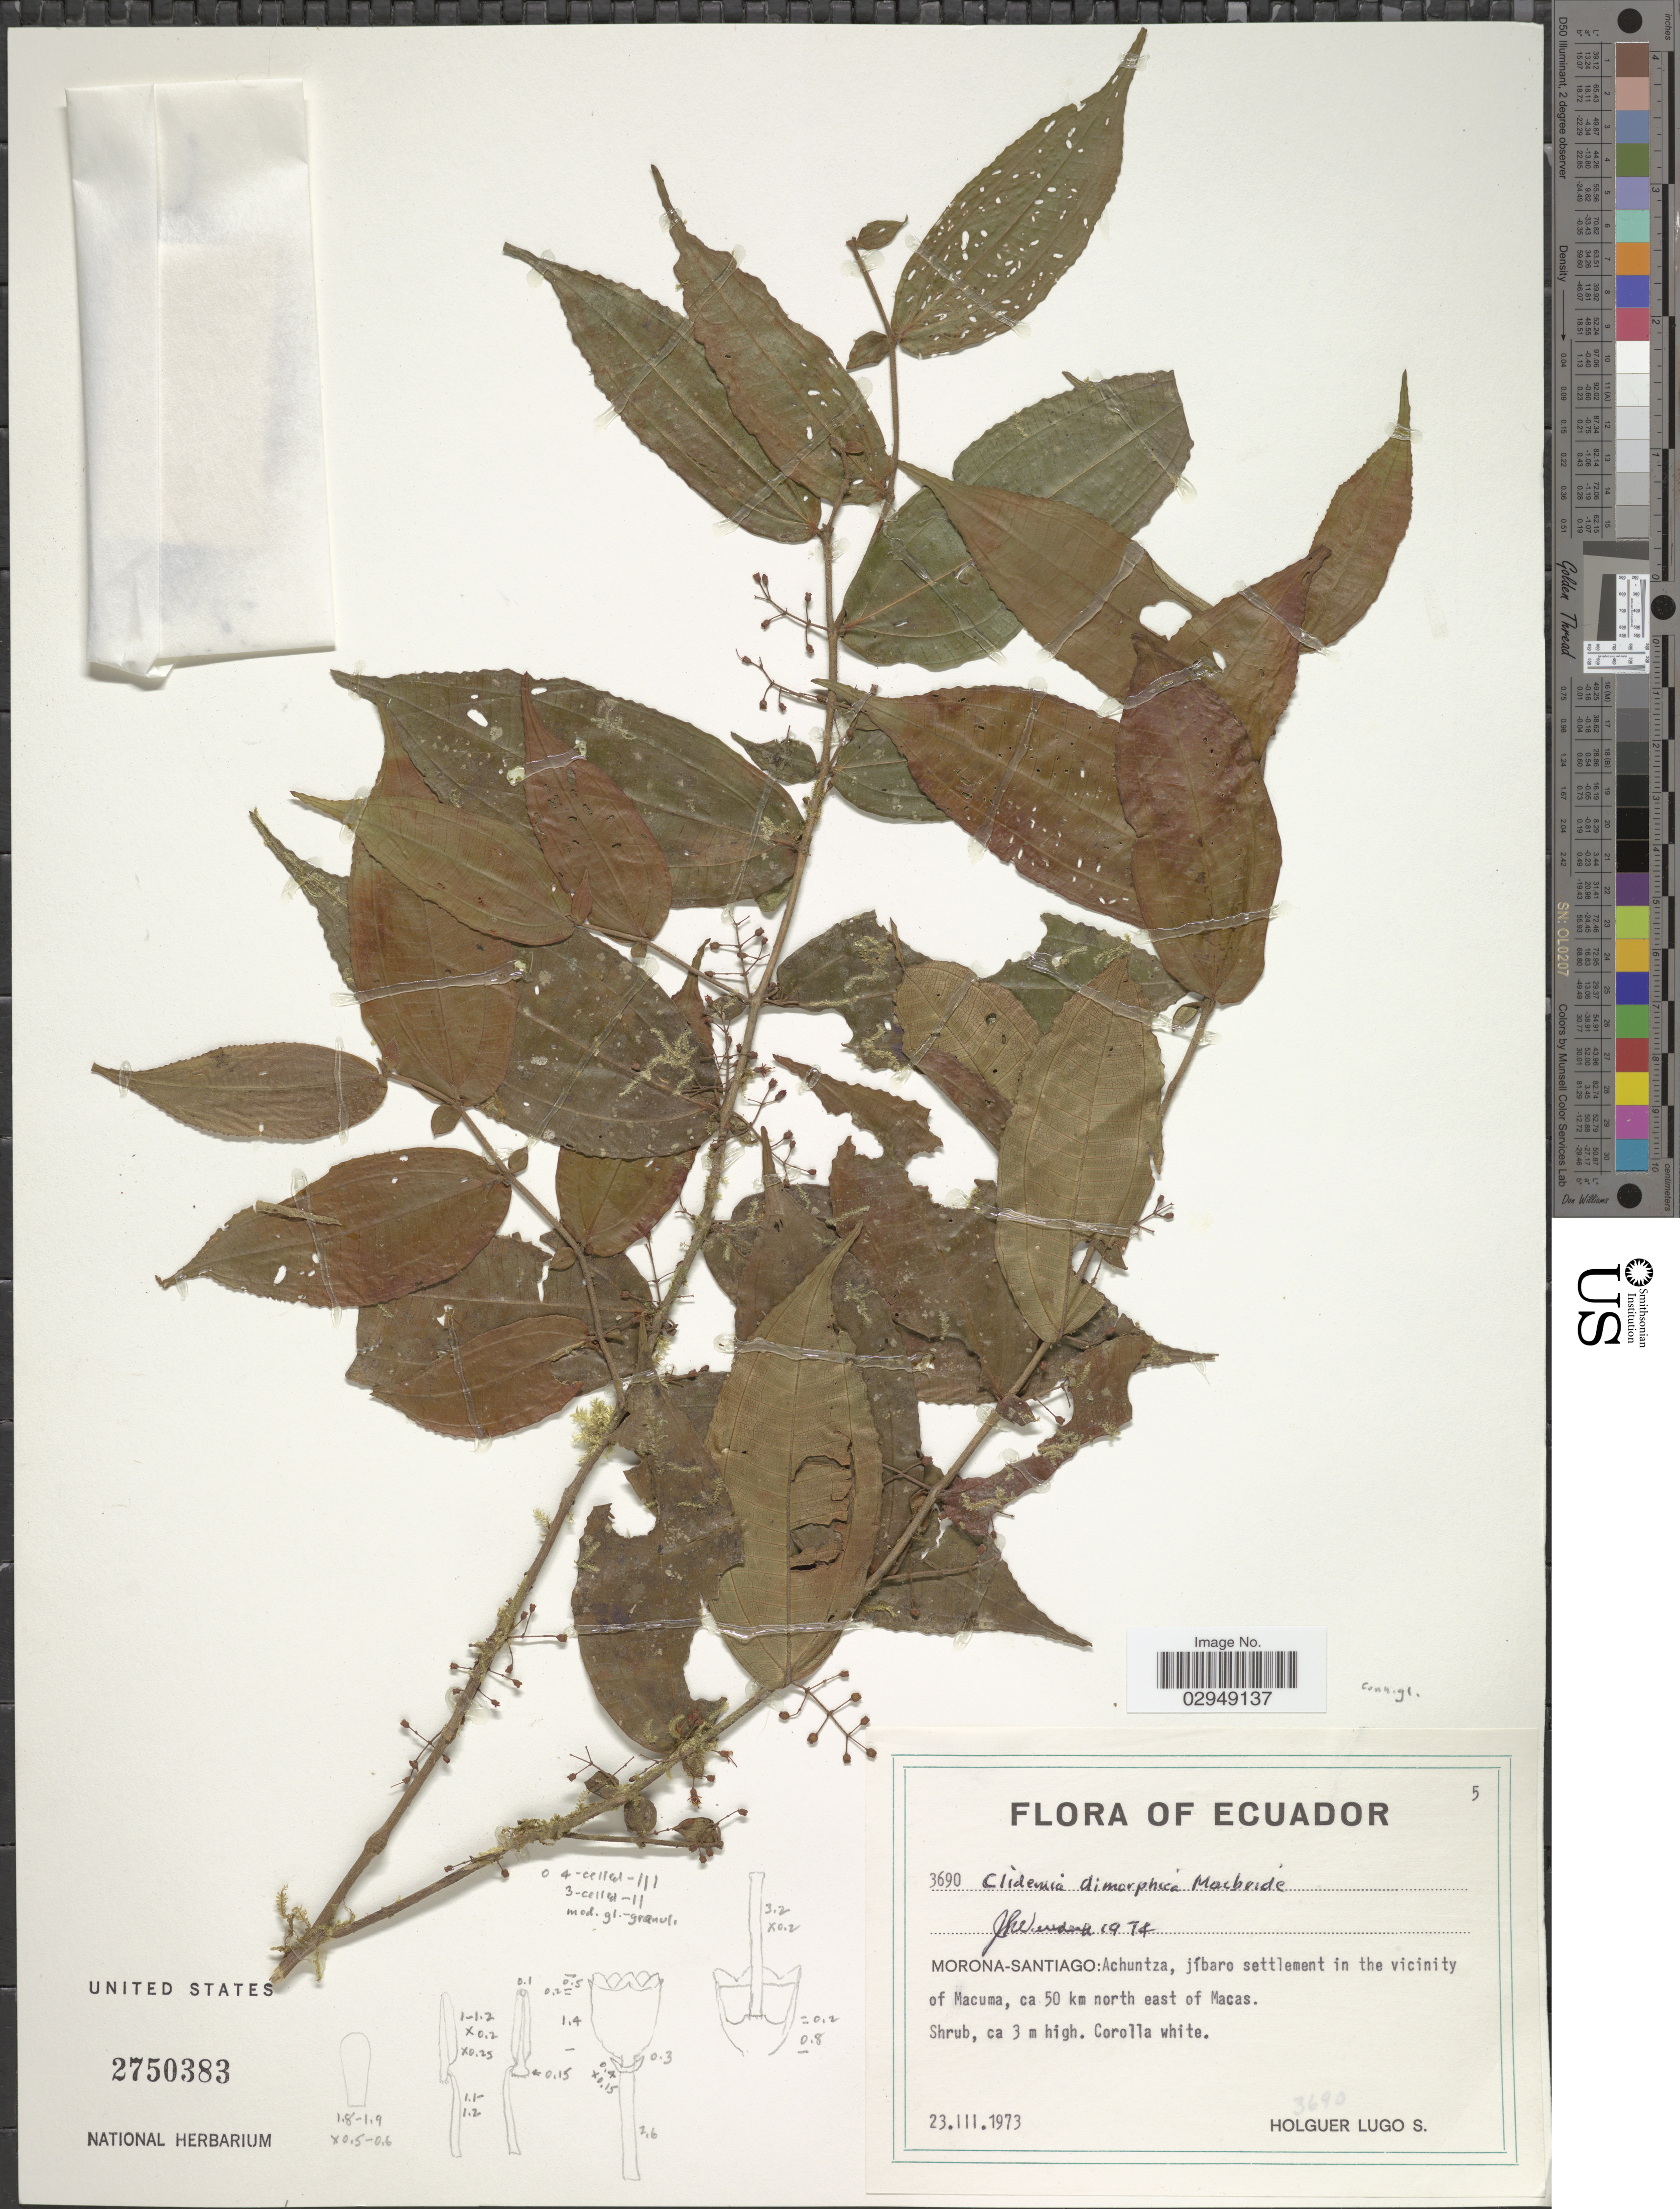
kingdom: Plantae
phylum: Tracheophyta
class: Magnoliopsida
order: Myrtales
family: Melastomataceae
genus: Clidemia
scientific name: Clidemia dimorphica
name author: J.F. Macbr.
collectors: H. Lugo S.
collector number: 3690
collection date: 1973-03-23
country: Ecuador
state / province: Morona-Santiago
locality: Achuntza, jíbaro settlement in the vicinity of Macuma, ca 50 km north east of Macas.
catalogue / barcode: US 2750383